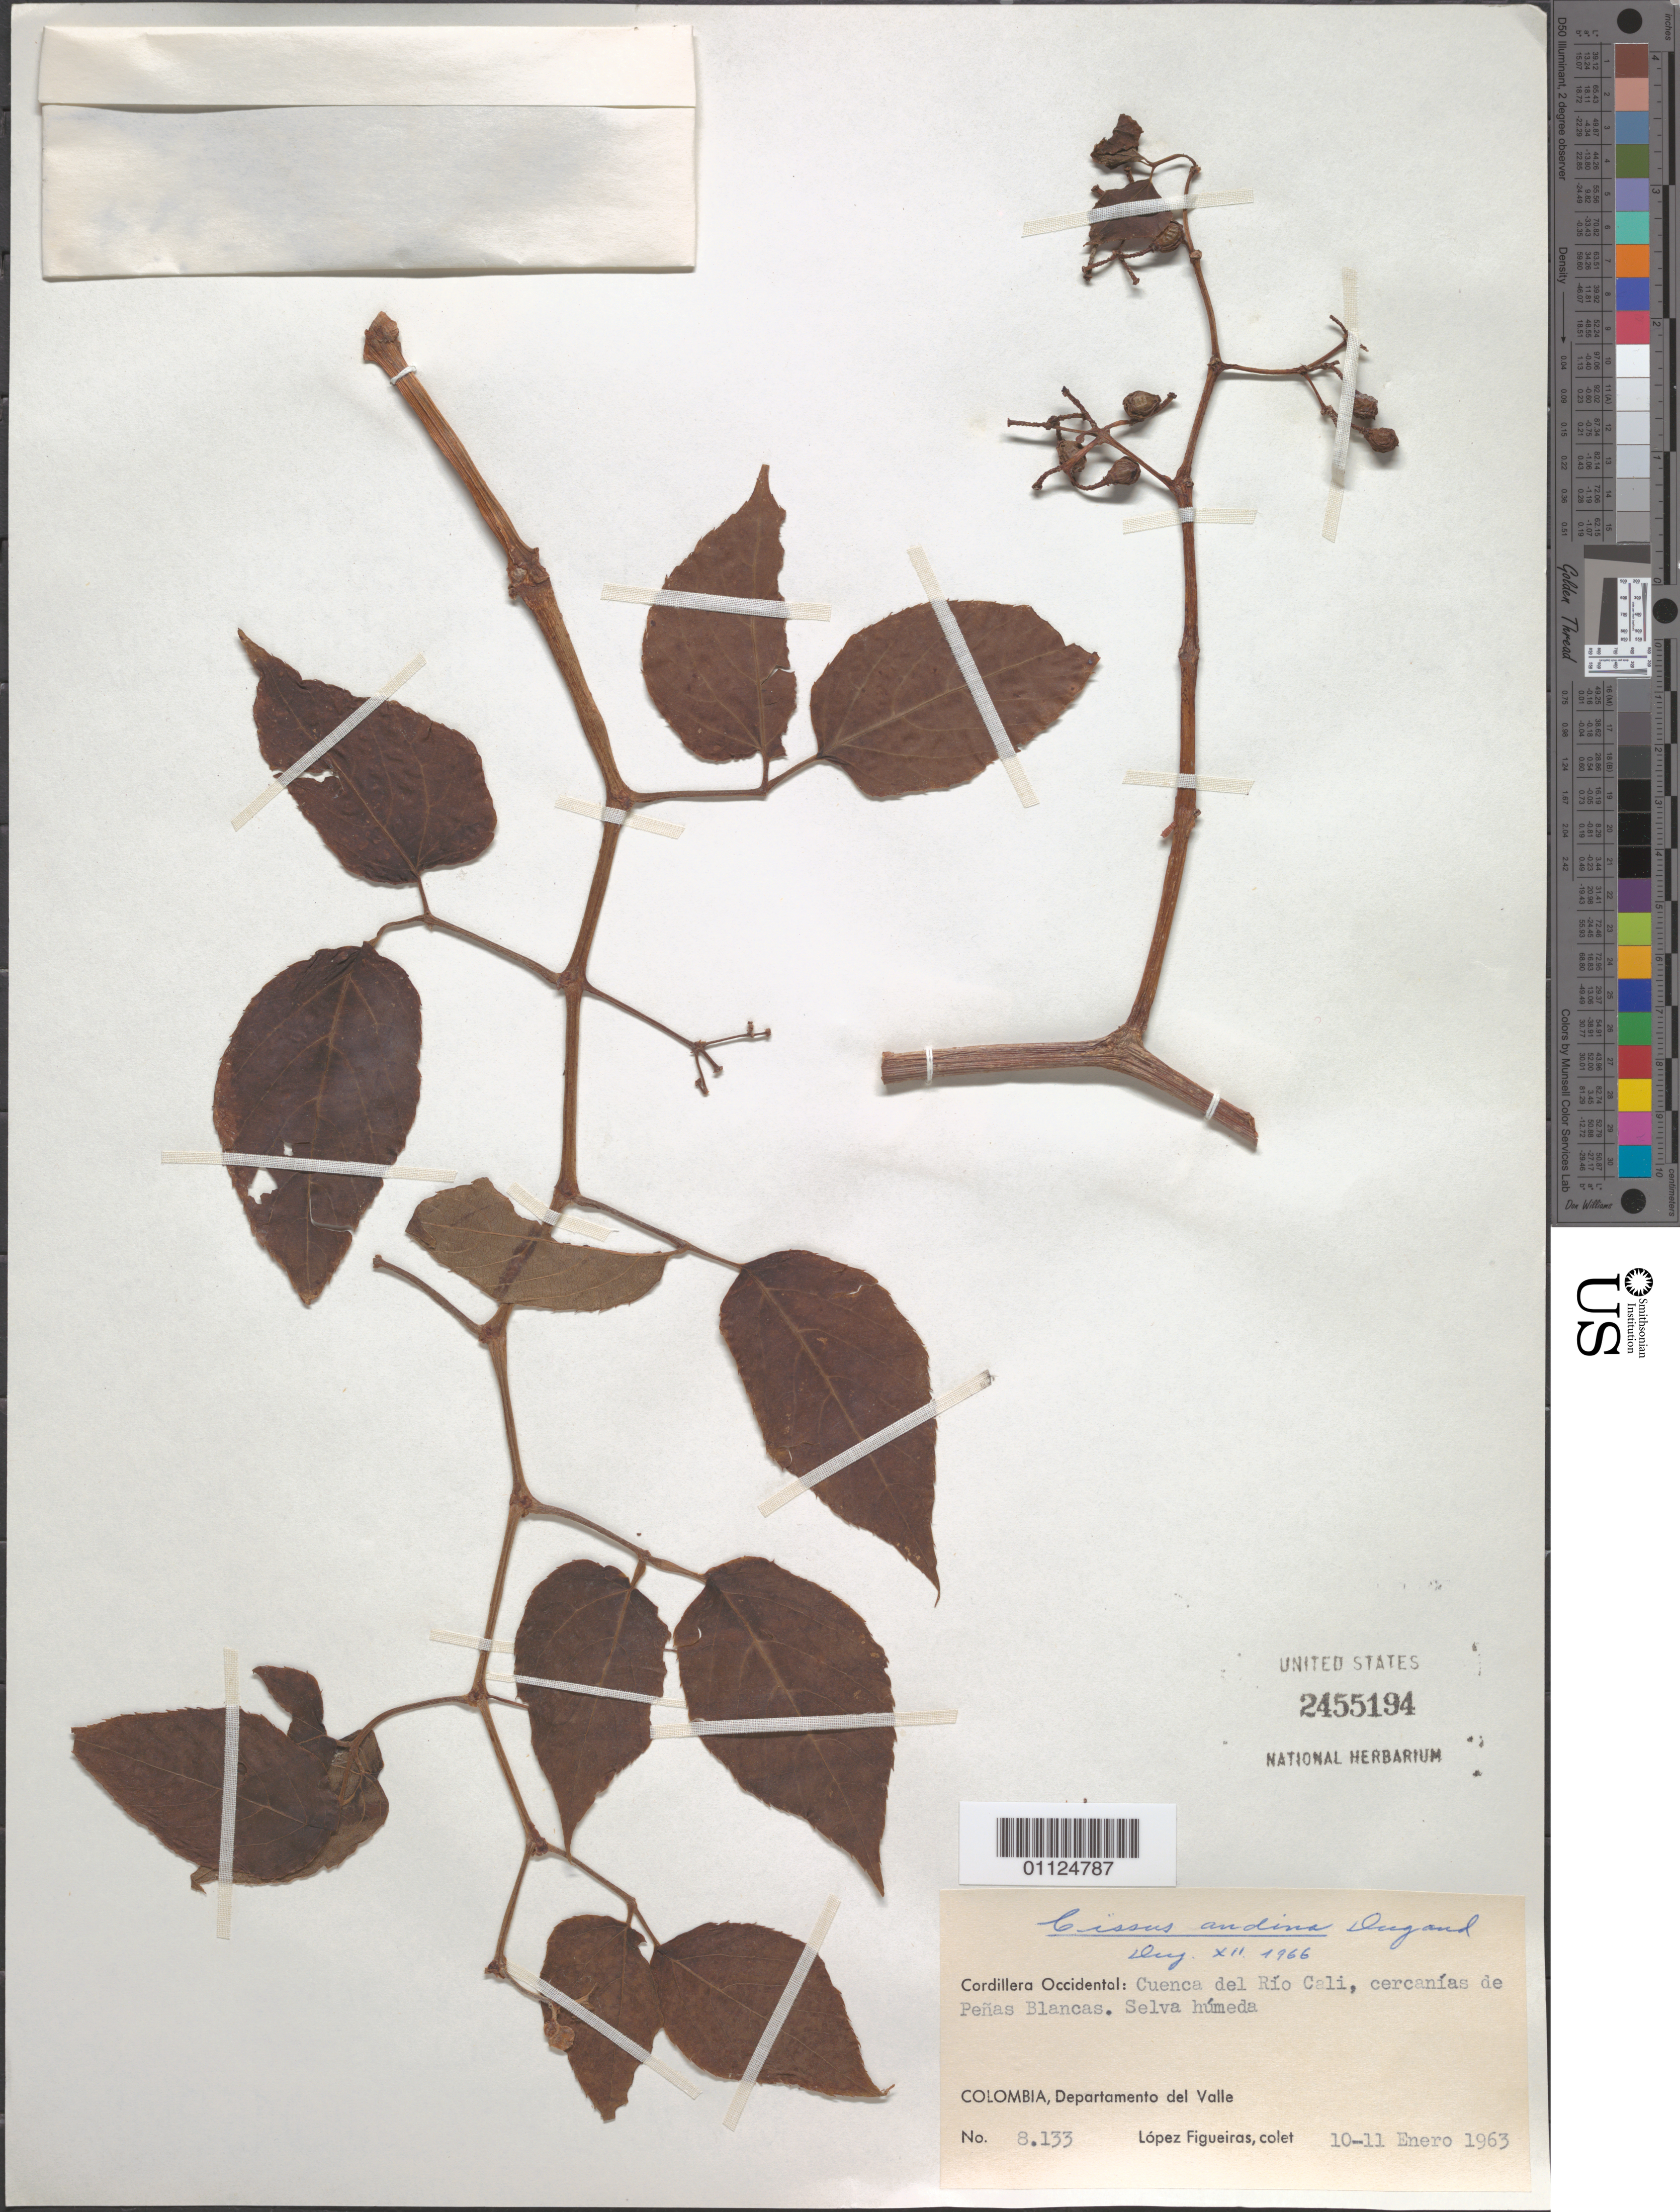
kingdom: Plantae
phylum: Tracheophyta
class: Magnoliopsida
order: Vitales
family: Vitaceae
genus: Cissus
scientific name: Cissus andina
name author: Dugand G.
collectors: M. López Figueiras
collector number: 8133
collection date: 1963-01-10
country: Colombia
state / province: Valle del Cauca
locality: Depart. del Valle. Cuenca del Rio Cali.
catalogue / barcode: US 2455194